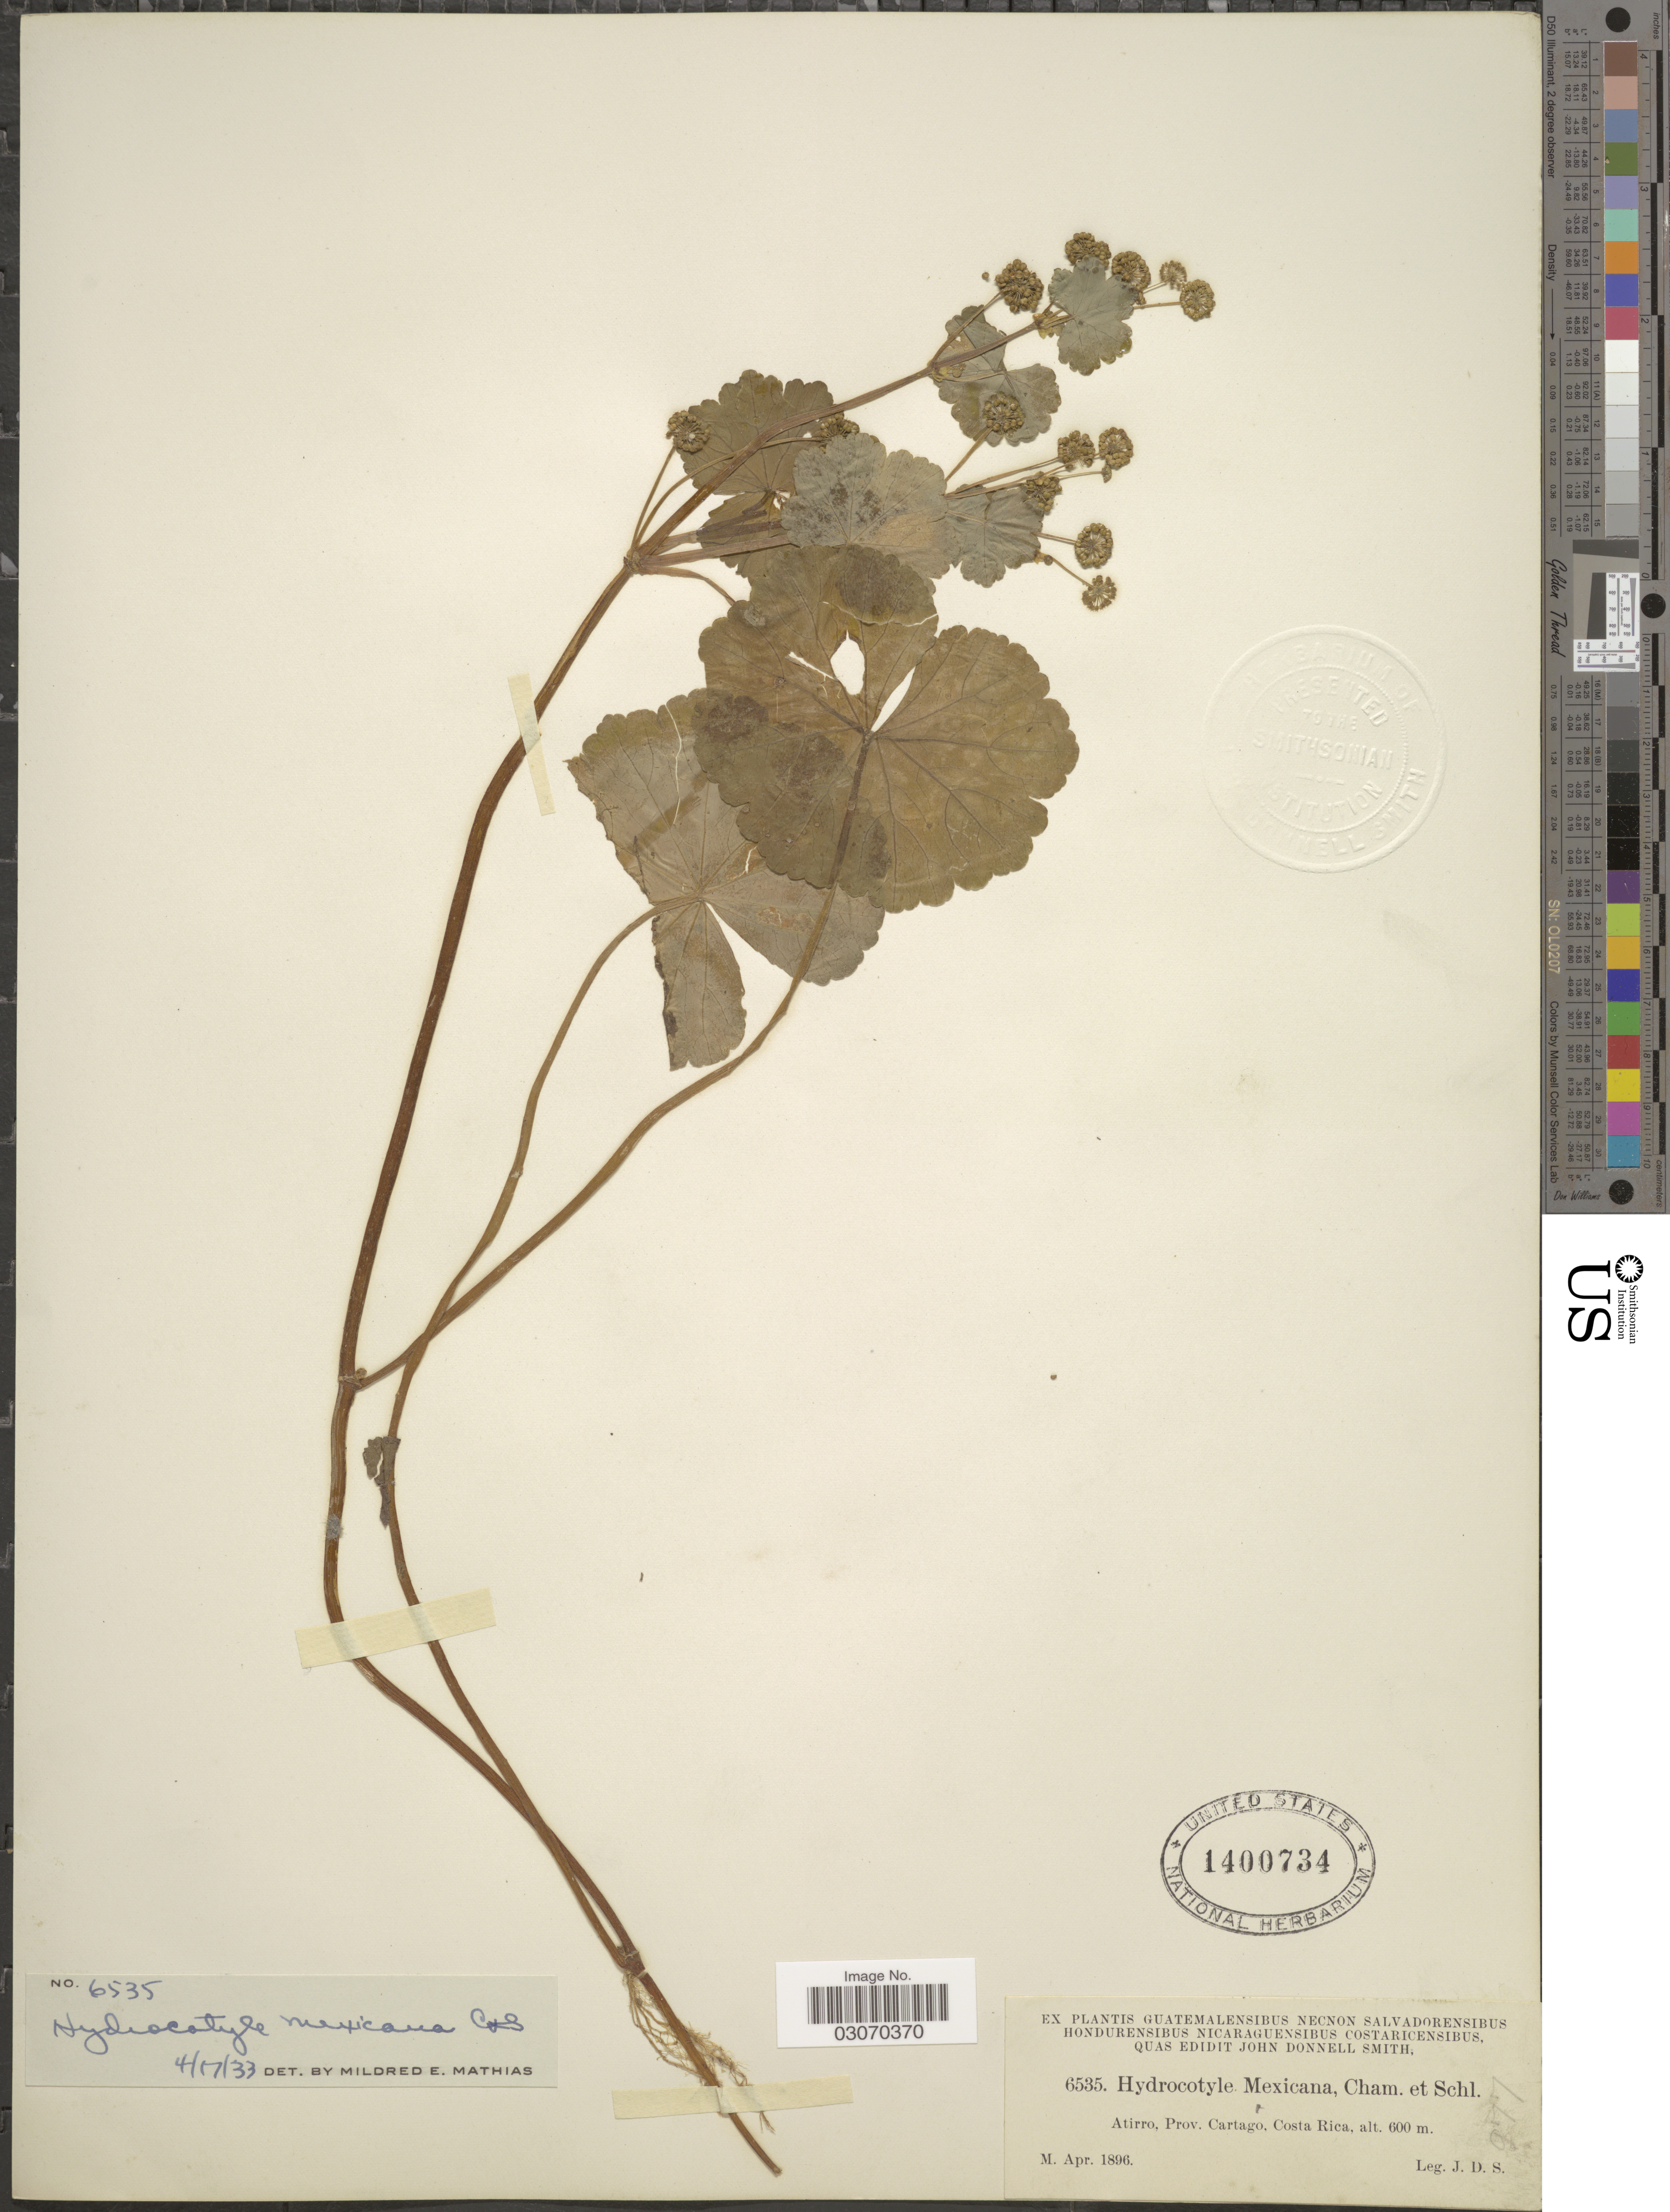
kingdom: Plantae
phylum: Tracheophyta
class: Magnoliopsida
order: Apiales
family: Araliaceae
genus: Hydrocotyle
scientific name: Hydrocotyle mexicana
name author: Schltdl. & Cham.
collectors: J. Donnell Smith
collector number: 6535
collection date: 1896-04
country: Costa Rica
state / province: Cartago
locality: Atirro.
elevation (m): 600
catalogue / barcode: US 1400734